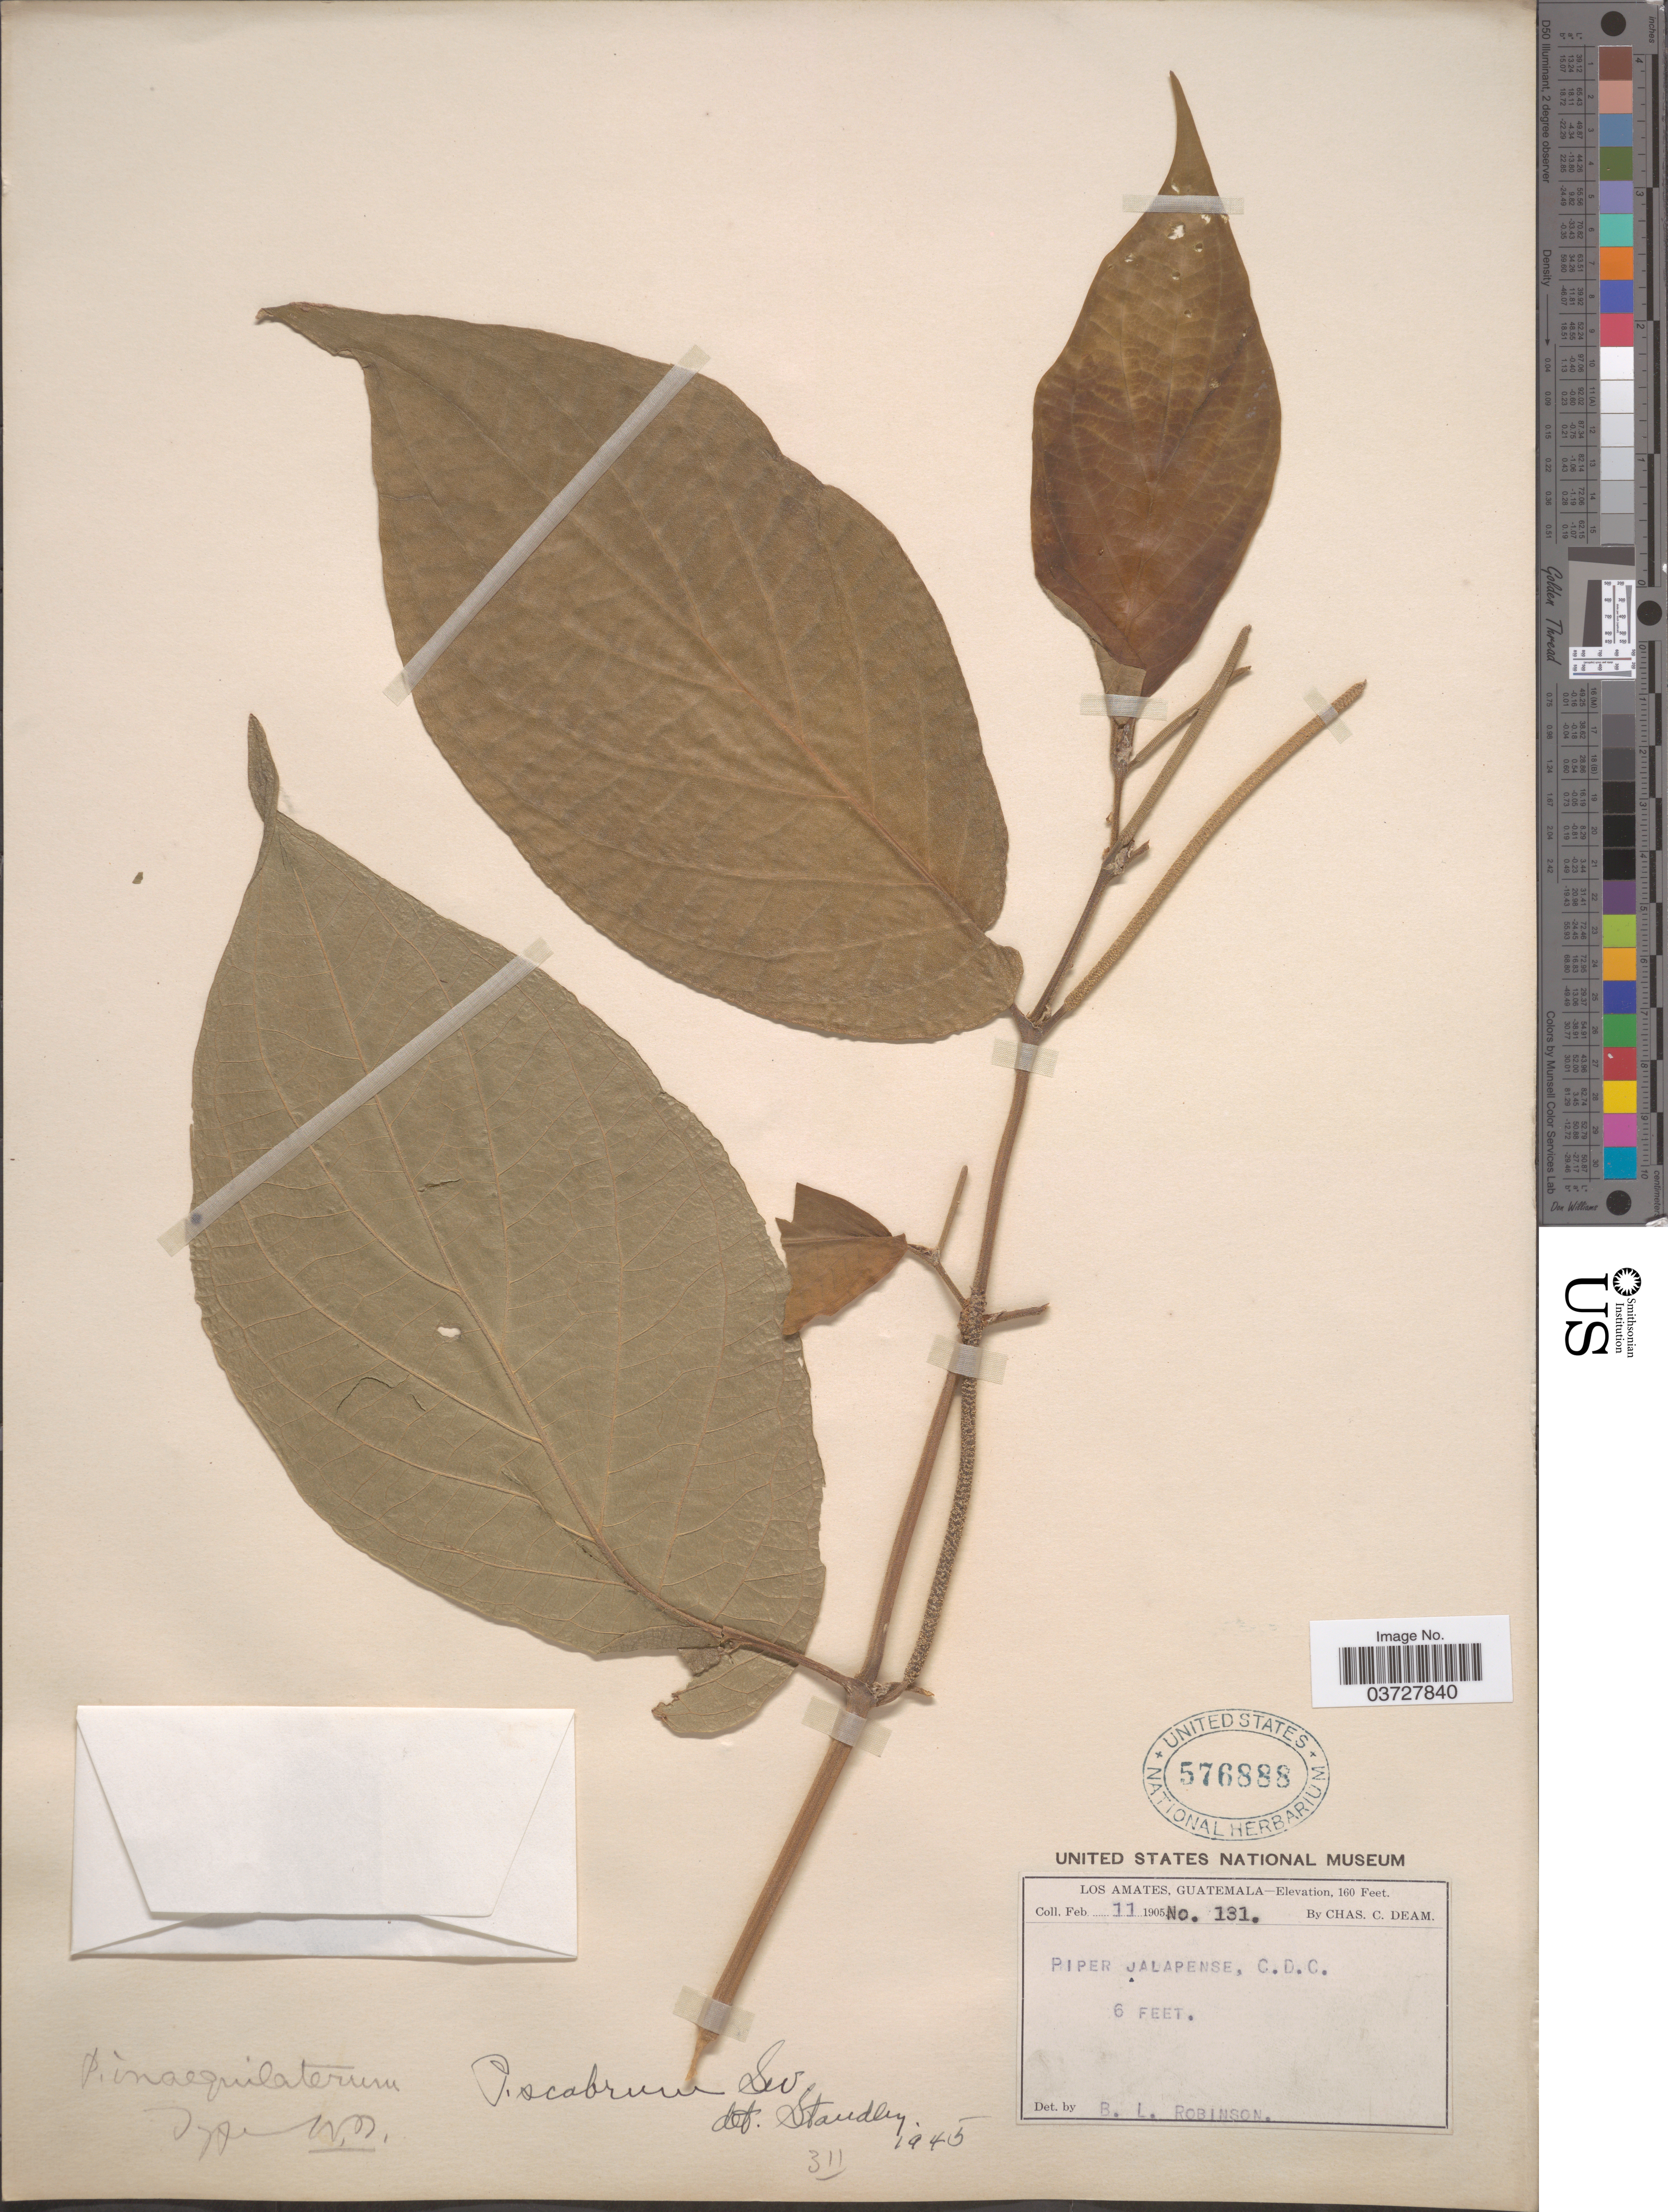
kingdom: Plantae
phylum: Tracheophyta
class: Magnoliopsida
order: Piperales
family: Piperaceae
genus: Piper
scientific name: Piper scabrum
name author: Sw.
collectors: C. C. Deam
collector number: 131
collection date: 1905-02-11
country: Guatemala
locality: Los Amates.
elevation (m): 49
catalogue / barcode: US 576888